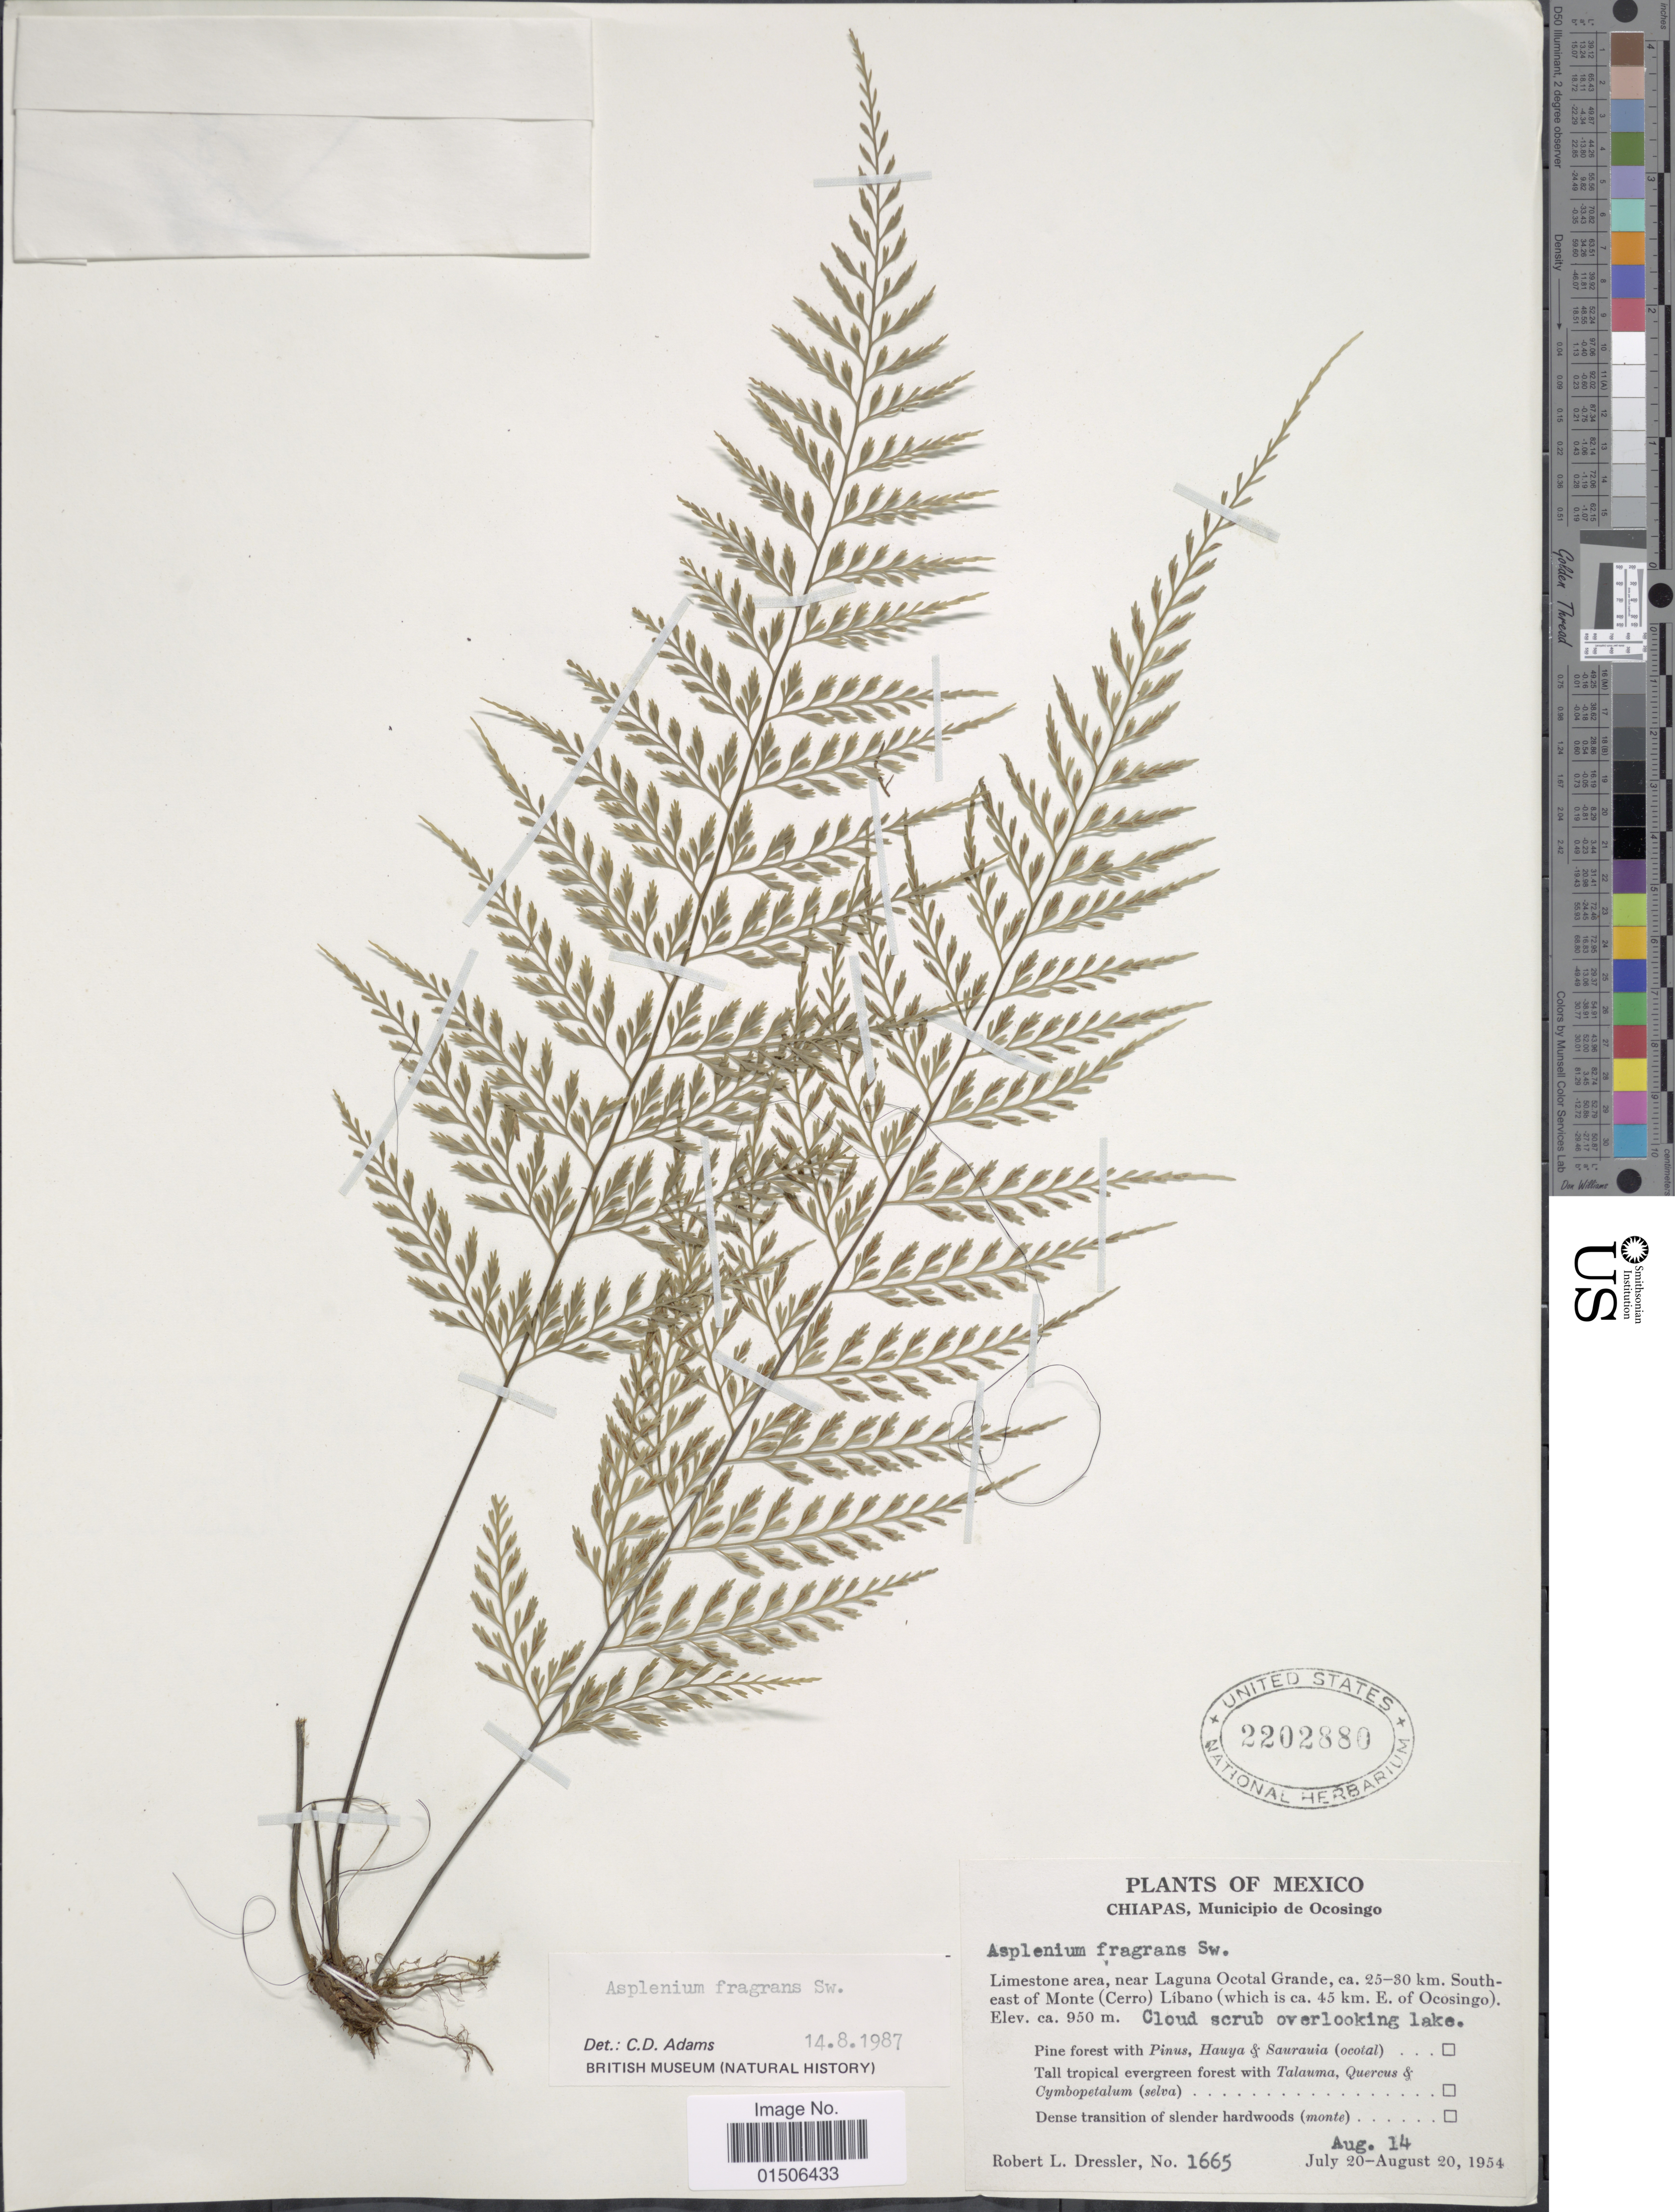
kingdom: Plantae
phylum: Tracheophyta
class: Polypodiopsida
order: Polypodiales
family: Aspleniaceae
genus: Asplenium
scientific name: Asplenium fragrans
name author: Sw.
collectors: R. Dressler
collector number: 1665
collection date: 1954-08-14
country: Mexico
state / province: Chiapas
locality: Municpio de Ocosingo, Limestone area, near Laguna Ocotal Grande, ca 25-30 km. Southeast of Monte (Cerro) Líbano (which is ca. 45 km. E. of Ocosingo. Cloud scrub overlooking lake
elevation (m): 950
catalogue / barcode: US 2202880